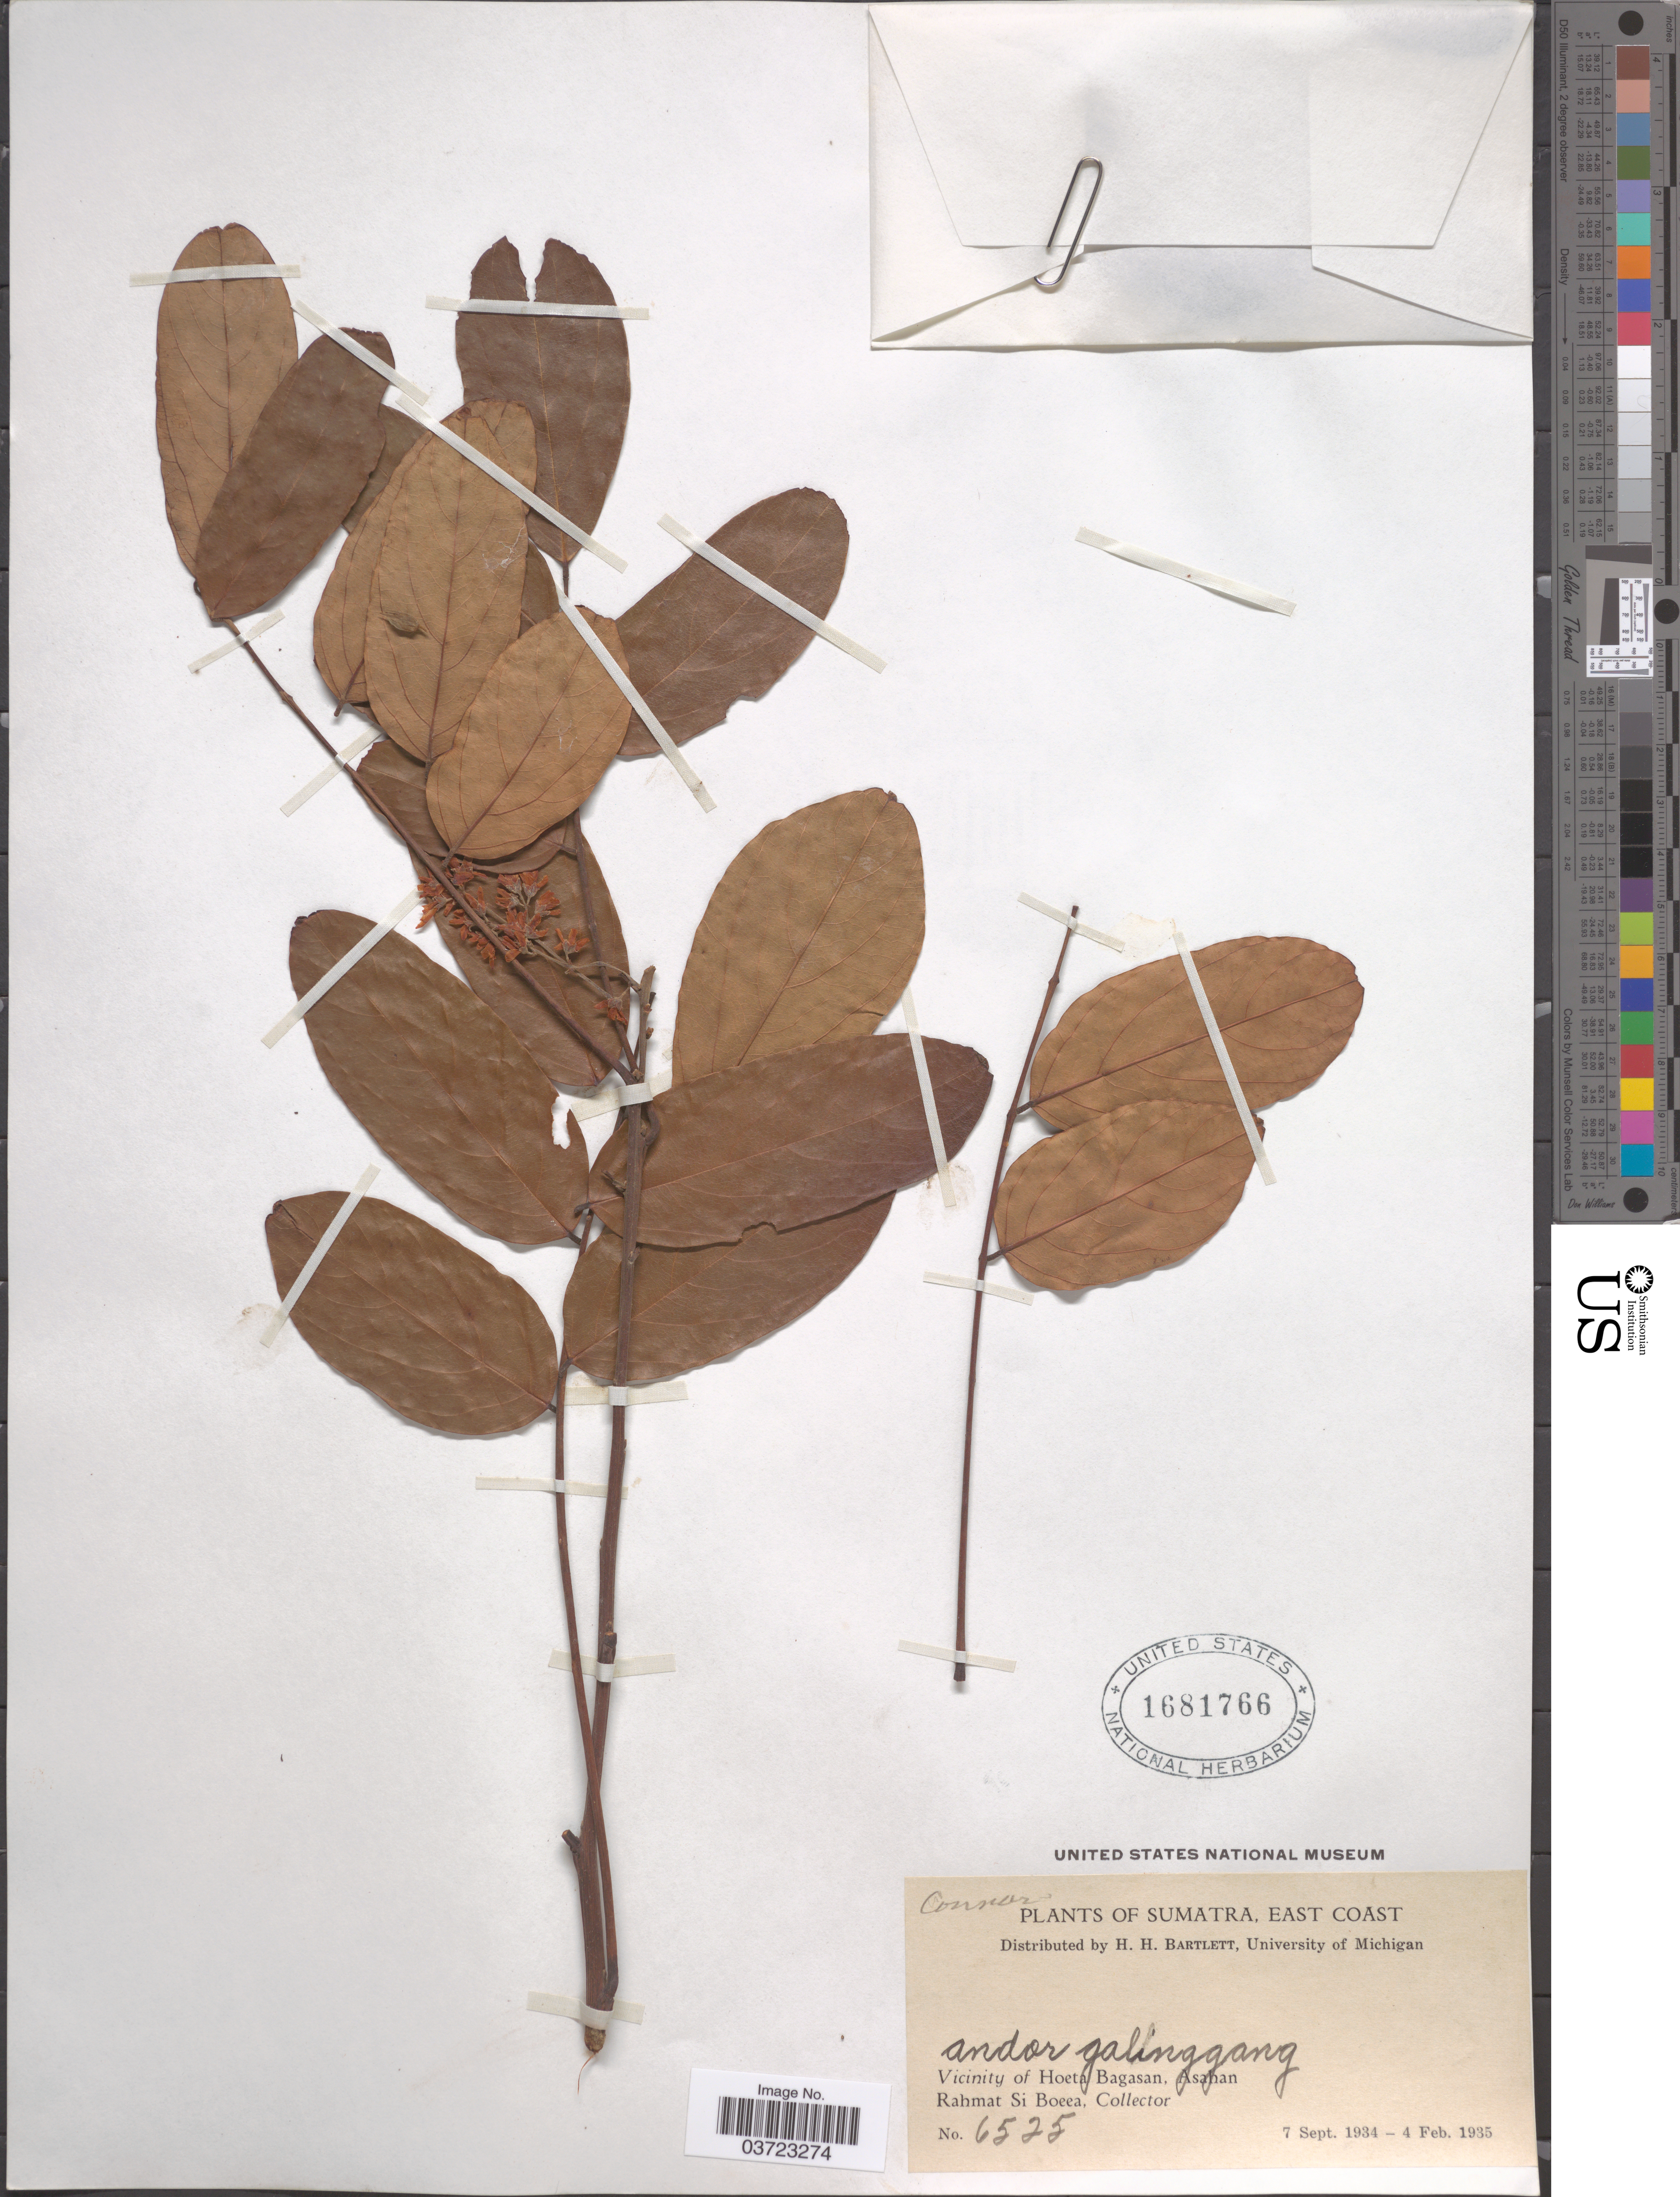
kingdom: Plantae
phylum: Tracheophyta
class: Magnoliopsida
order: Oxalidales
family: Connaraceae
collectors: Rahmat Si Boeea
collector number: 6525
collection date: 1934-09-07/1935-02-04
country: Indonesia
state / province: Sumatra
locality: East Coast. Vicinity of Hoeta Bagasan, Asahan.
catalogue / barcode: US 1681766